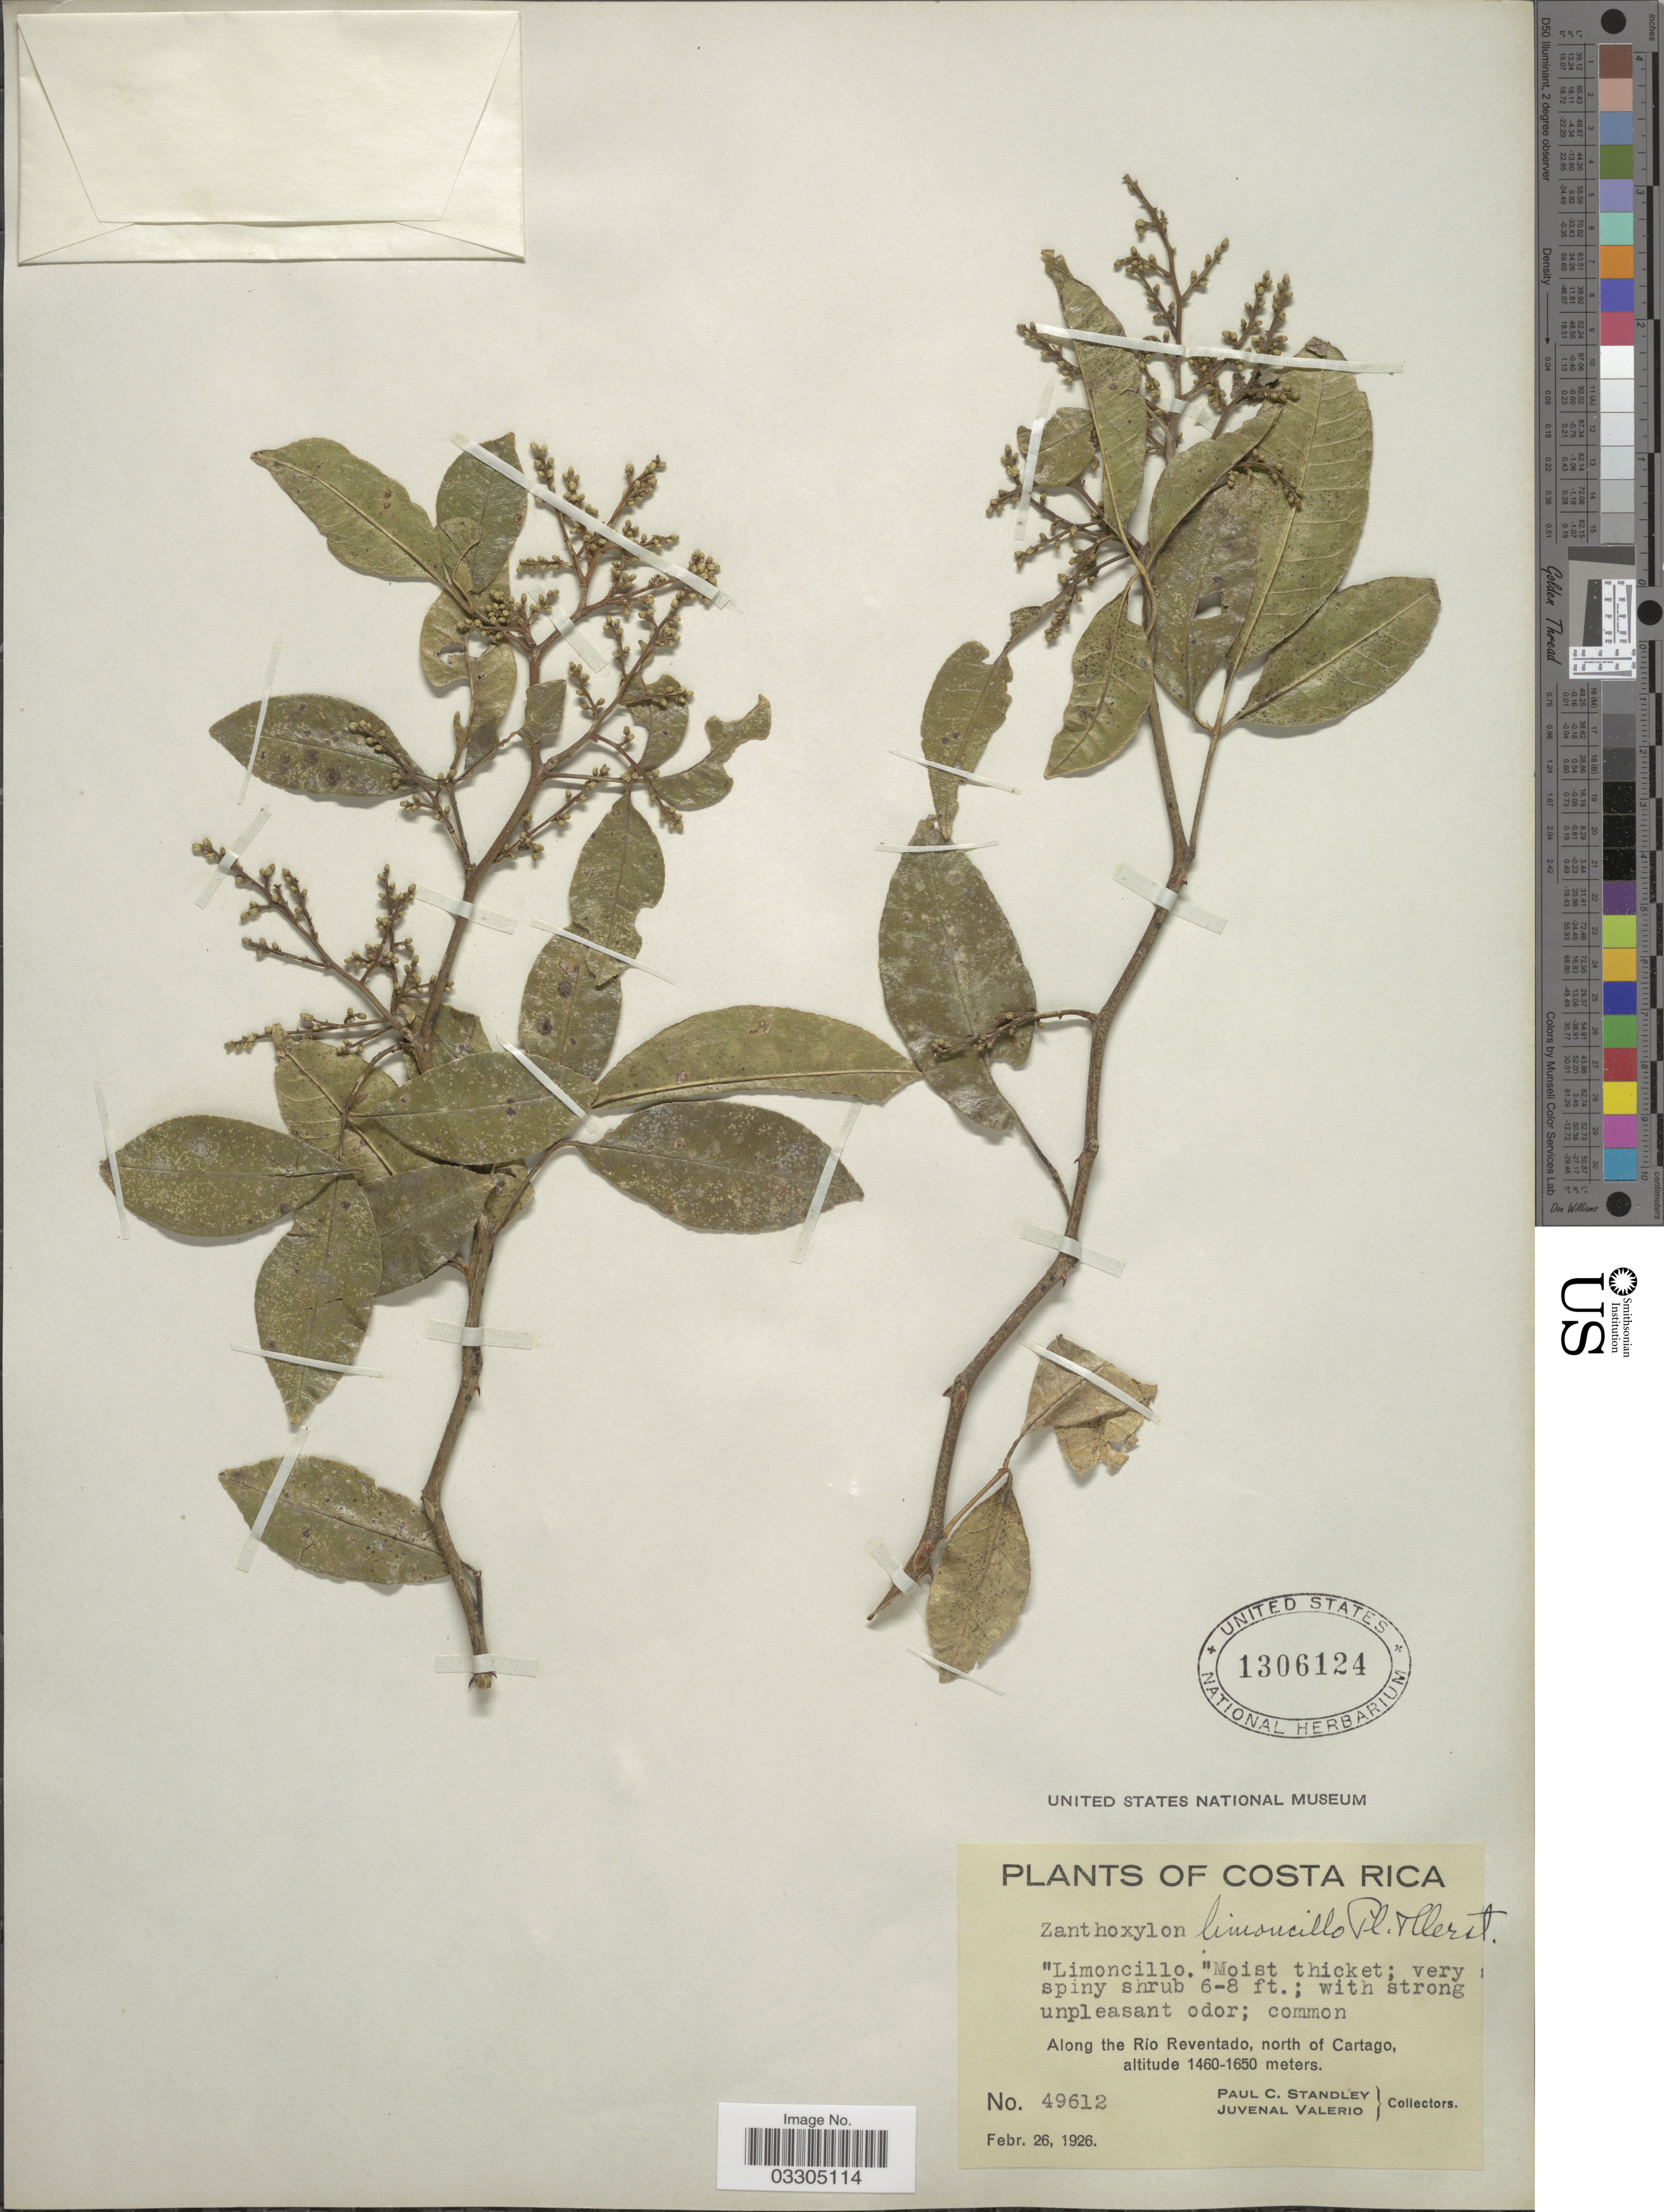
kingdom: Plantae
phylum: Tracheophyta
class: Magnoliopsida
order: Sapindales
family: Rutaceae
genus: Zanthoxylum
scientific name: Zanthoxylum limoncello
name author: Planch. & Oerst.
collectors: P. C. Standley & J. Valerio R.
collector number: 49612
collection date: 1926-02-26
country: Costa Rica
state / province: Cartago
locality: Along the Río Reventado, north of Cartago.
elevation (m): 1460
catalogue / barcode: US 1306124